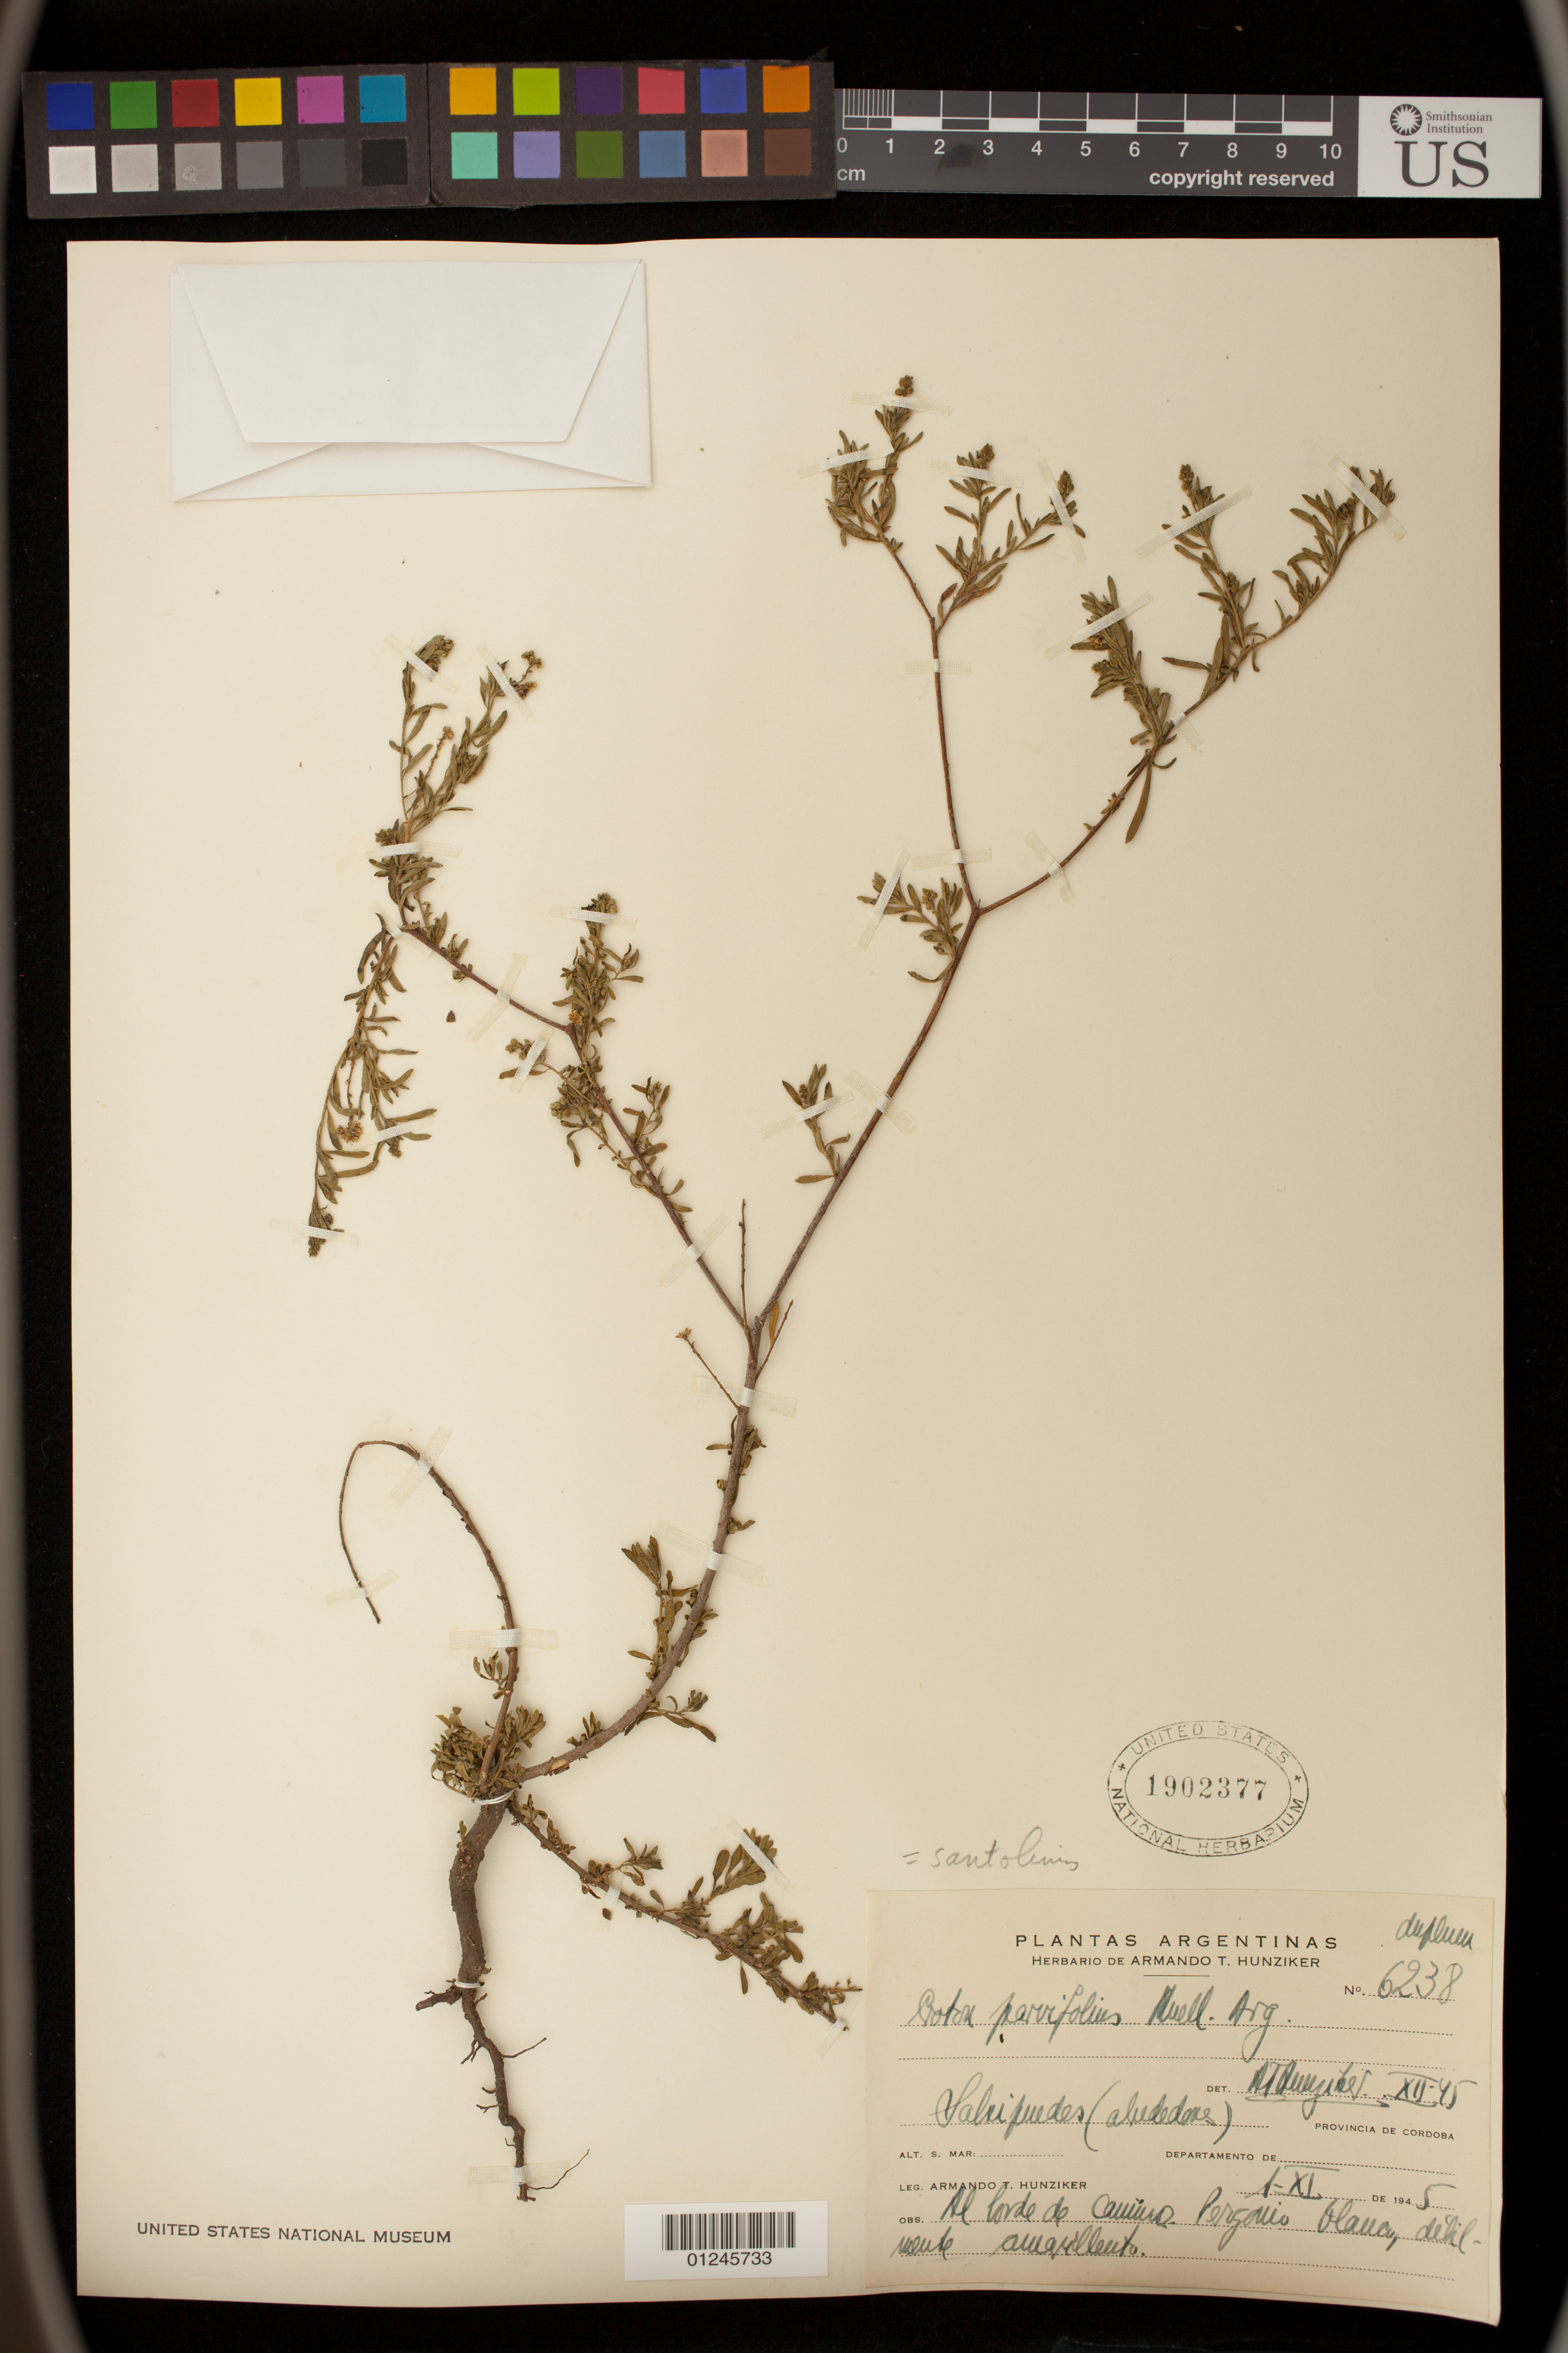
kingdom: Plantae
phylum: Tracheophyta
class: Magnoliopsida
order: Malpighiales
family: Euphorbiaceae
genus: Croton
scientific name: Croton santolinus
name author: Baill.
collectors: A. T. Hunziker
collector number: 6238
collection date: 1945-11-01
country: Argentina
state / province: Cordoba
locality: Salsipuedes (alrededores)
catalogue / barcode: US 1902377